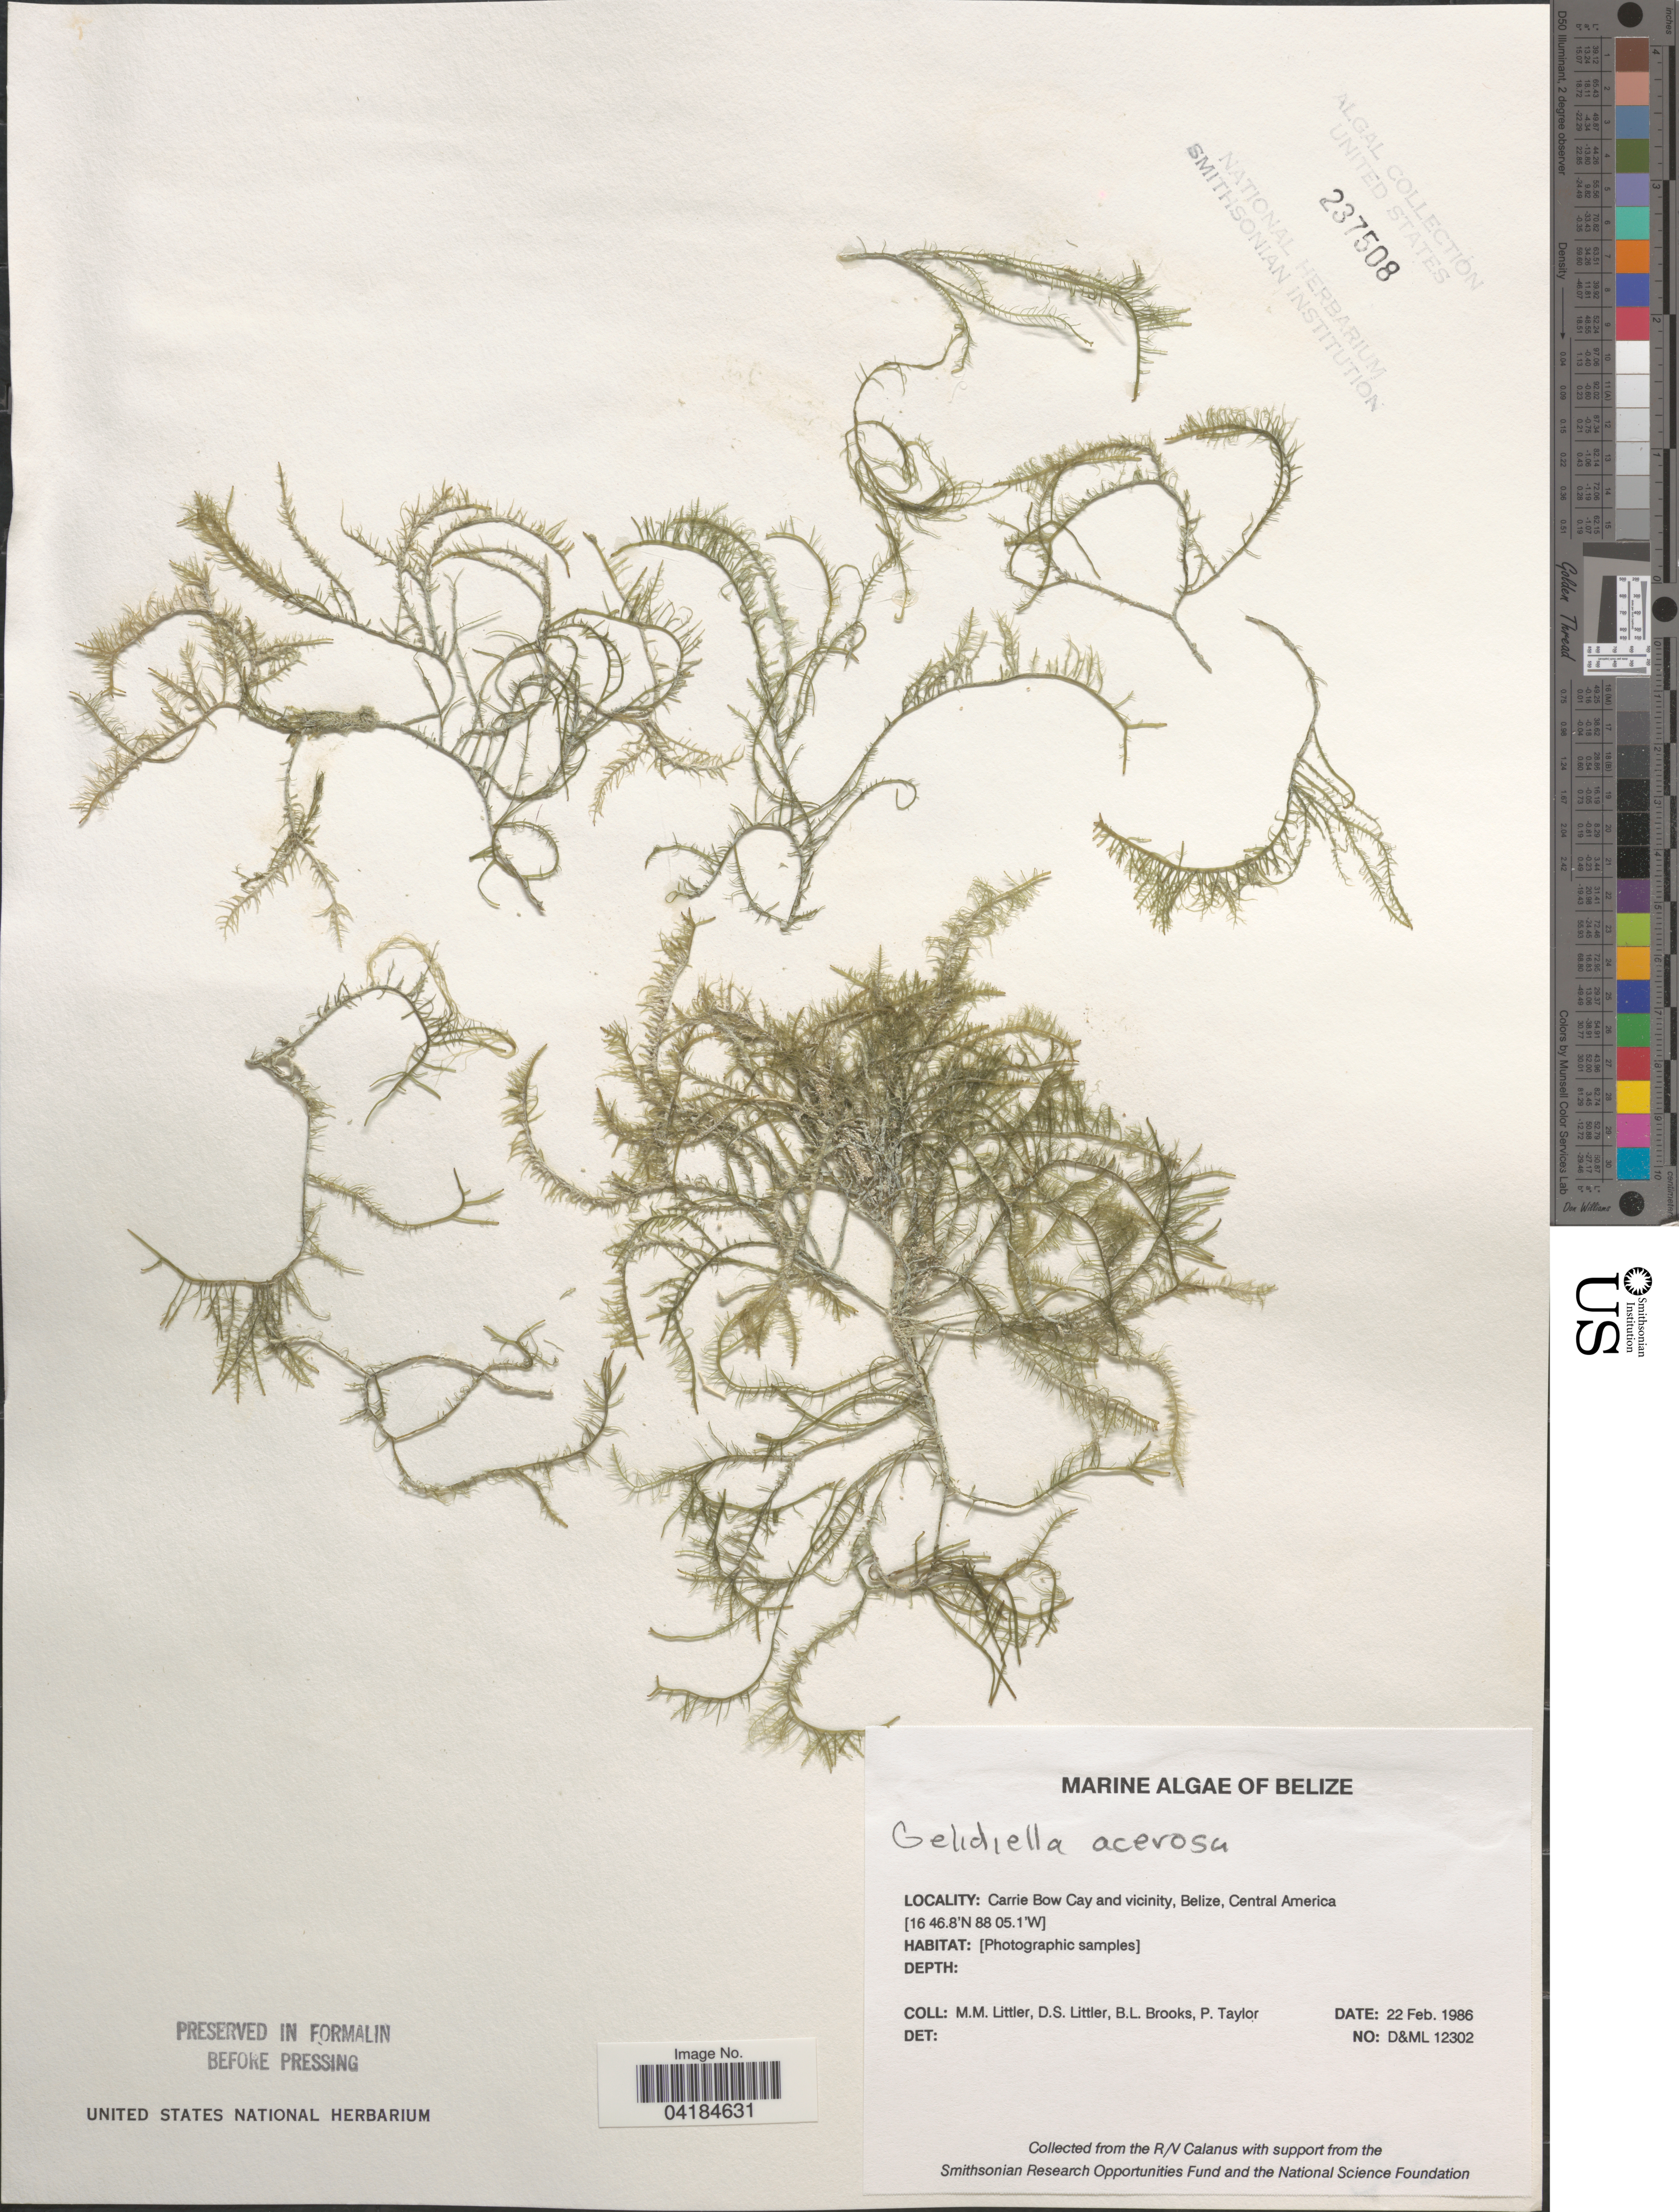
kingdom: Plantae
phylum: Rhodophyta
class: Florideophyceae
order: Gelidiales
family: Gelidiellaceae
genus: Gelidiella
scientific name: Gelidiella acerosa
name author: (Forssk.) Feldmann & G. Hamel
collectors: D. S. Littler, B. Brooks & P. Taylor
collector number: D&ML12302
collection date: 1986-02-22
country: Belize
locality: Carrie Bow Cay and vicinity.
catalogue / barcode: US 237508